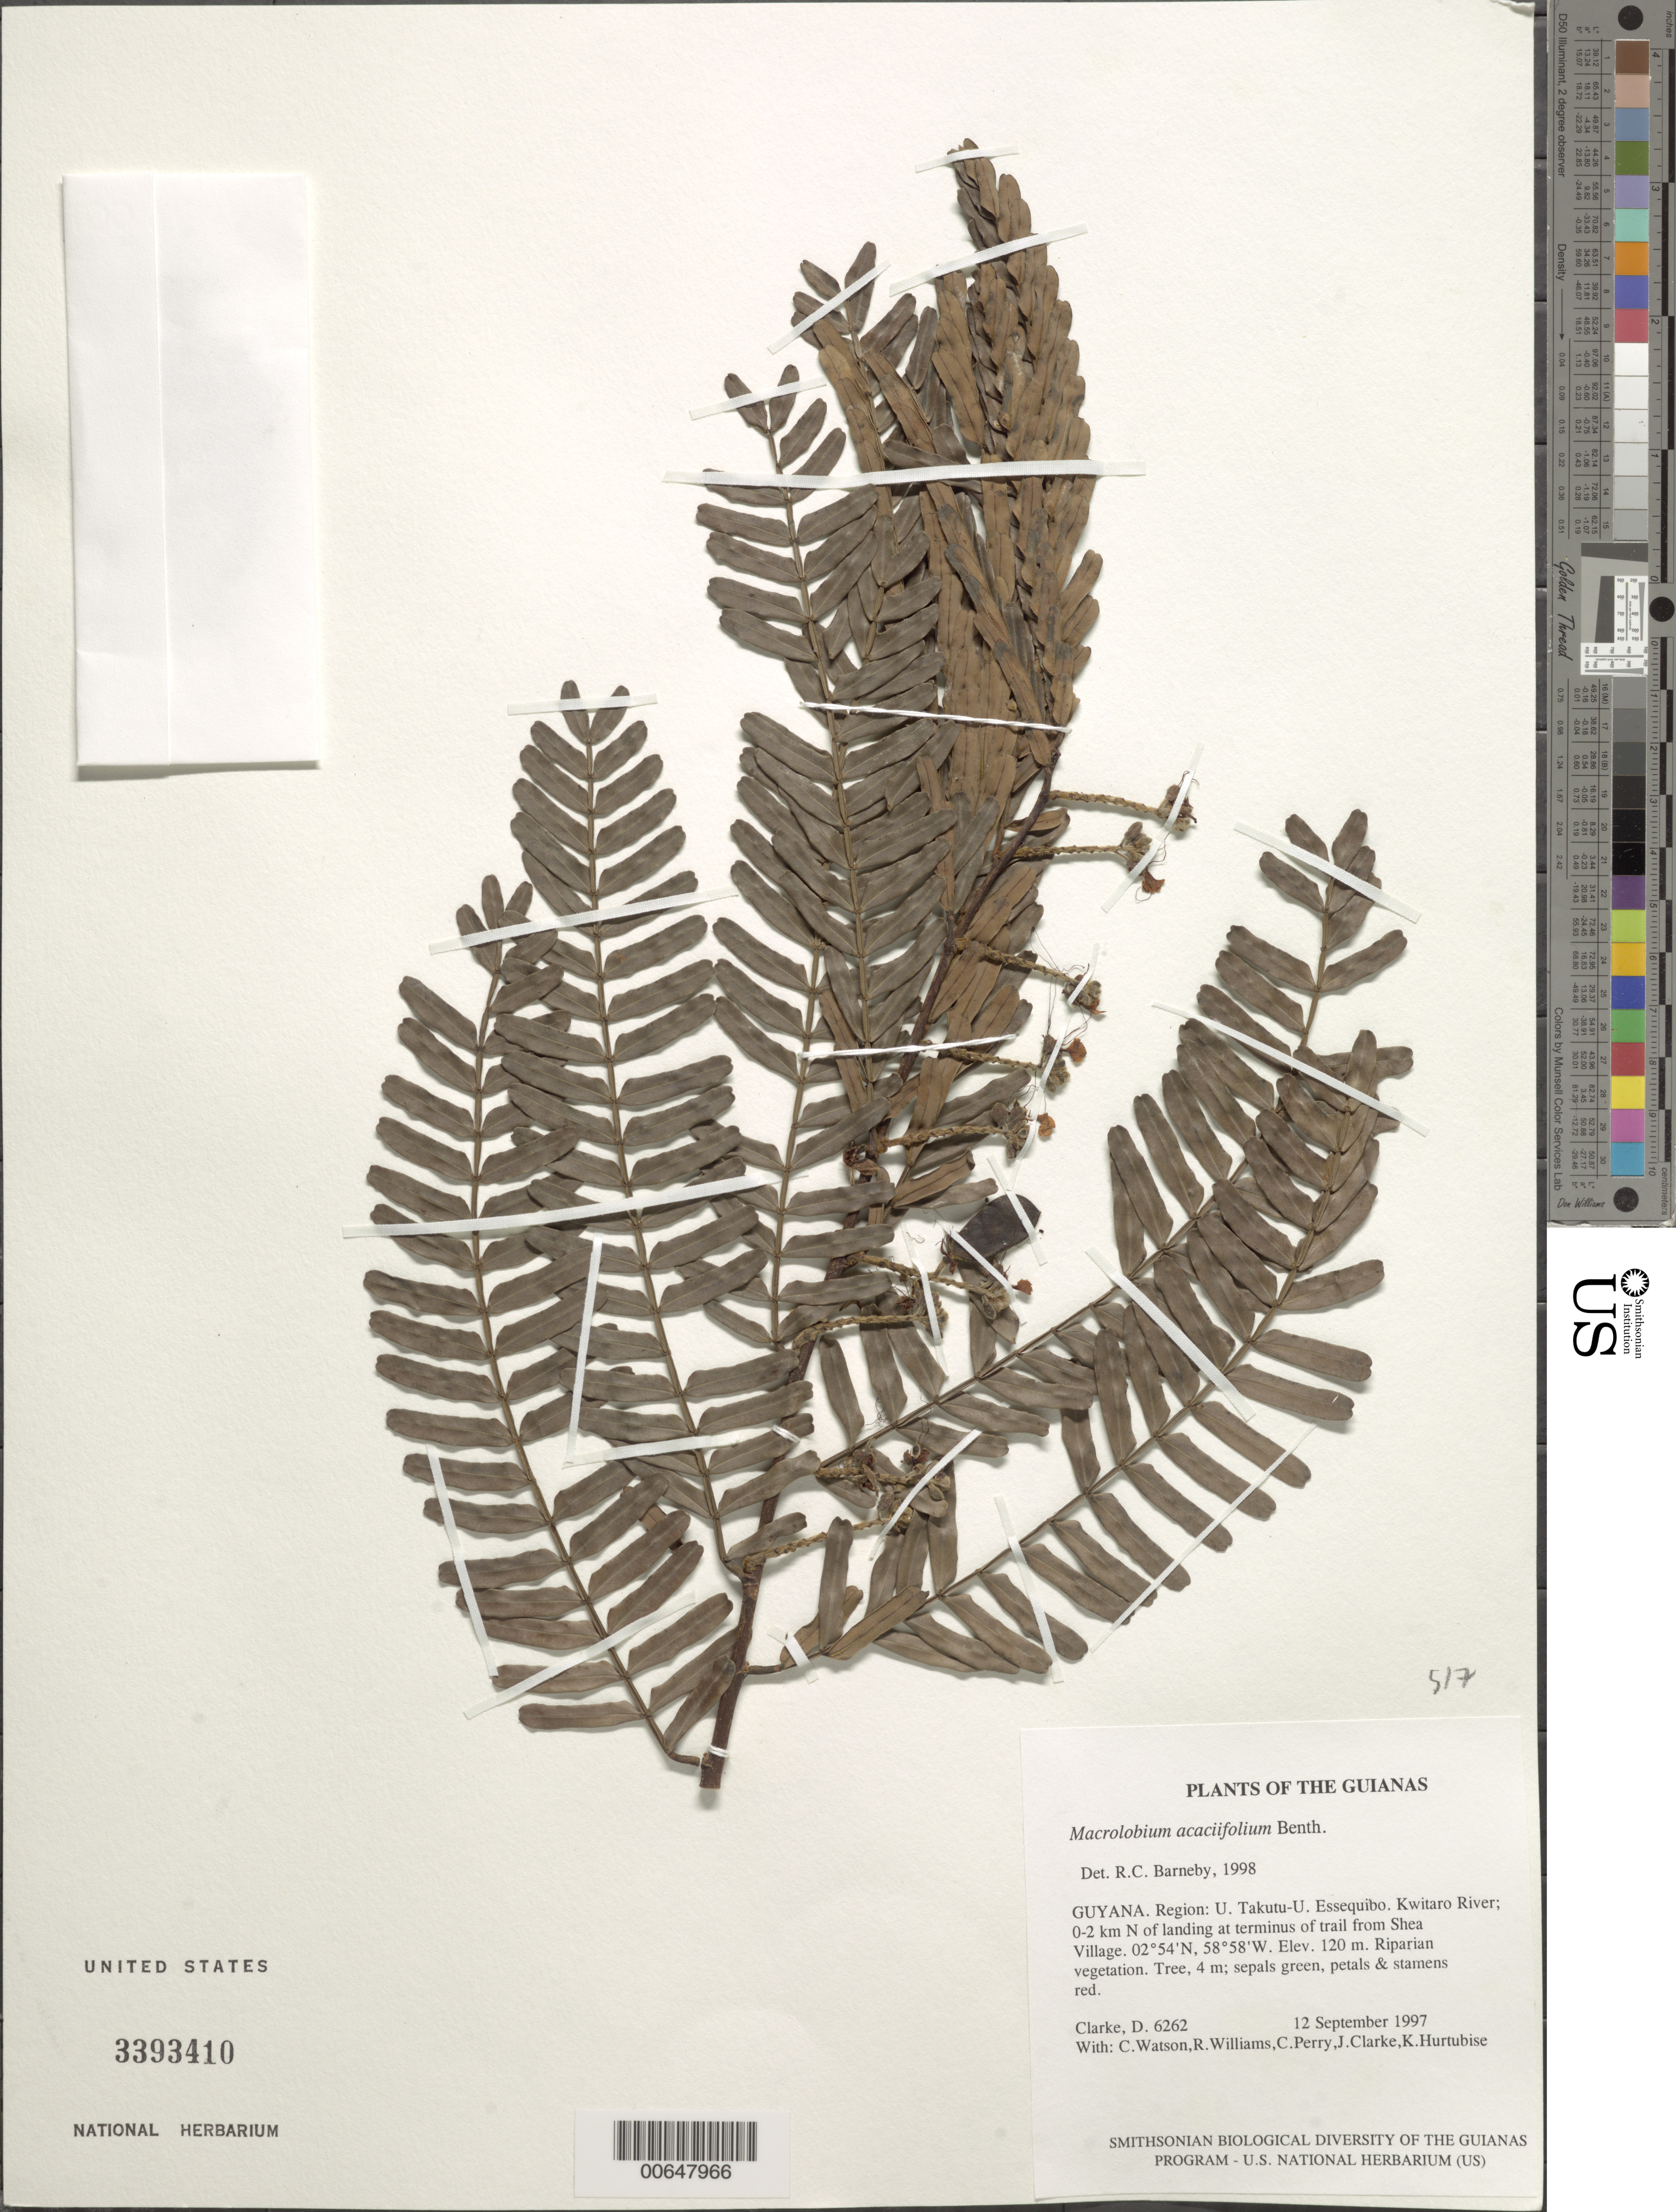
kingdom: Plantae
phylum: Tracheophyta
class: Magnoliopsida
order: Fabales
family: Fabaceae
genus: Macrolobium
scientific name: Macrolobium acaciifolium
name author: (Benth.) Benth.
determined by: Barneby, Rupert C., (NY)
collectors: H. D. Clarke, C. Watson, R. Williams, C. Perry, J. Clarke & K. Hurtubise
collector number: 6262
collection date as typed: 12 September 1997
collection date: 1997-09-12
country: Guyana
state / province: U. Takutu-U. Essequibo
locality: Kwitaro River; 0-2 km N of landing at terminus of trail from Shea Village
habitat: Riparian vegetation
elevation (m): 120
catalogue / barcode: US 3393410